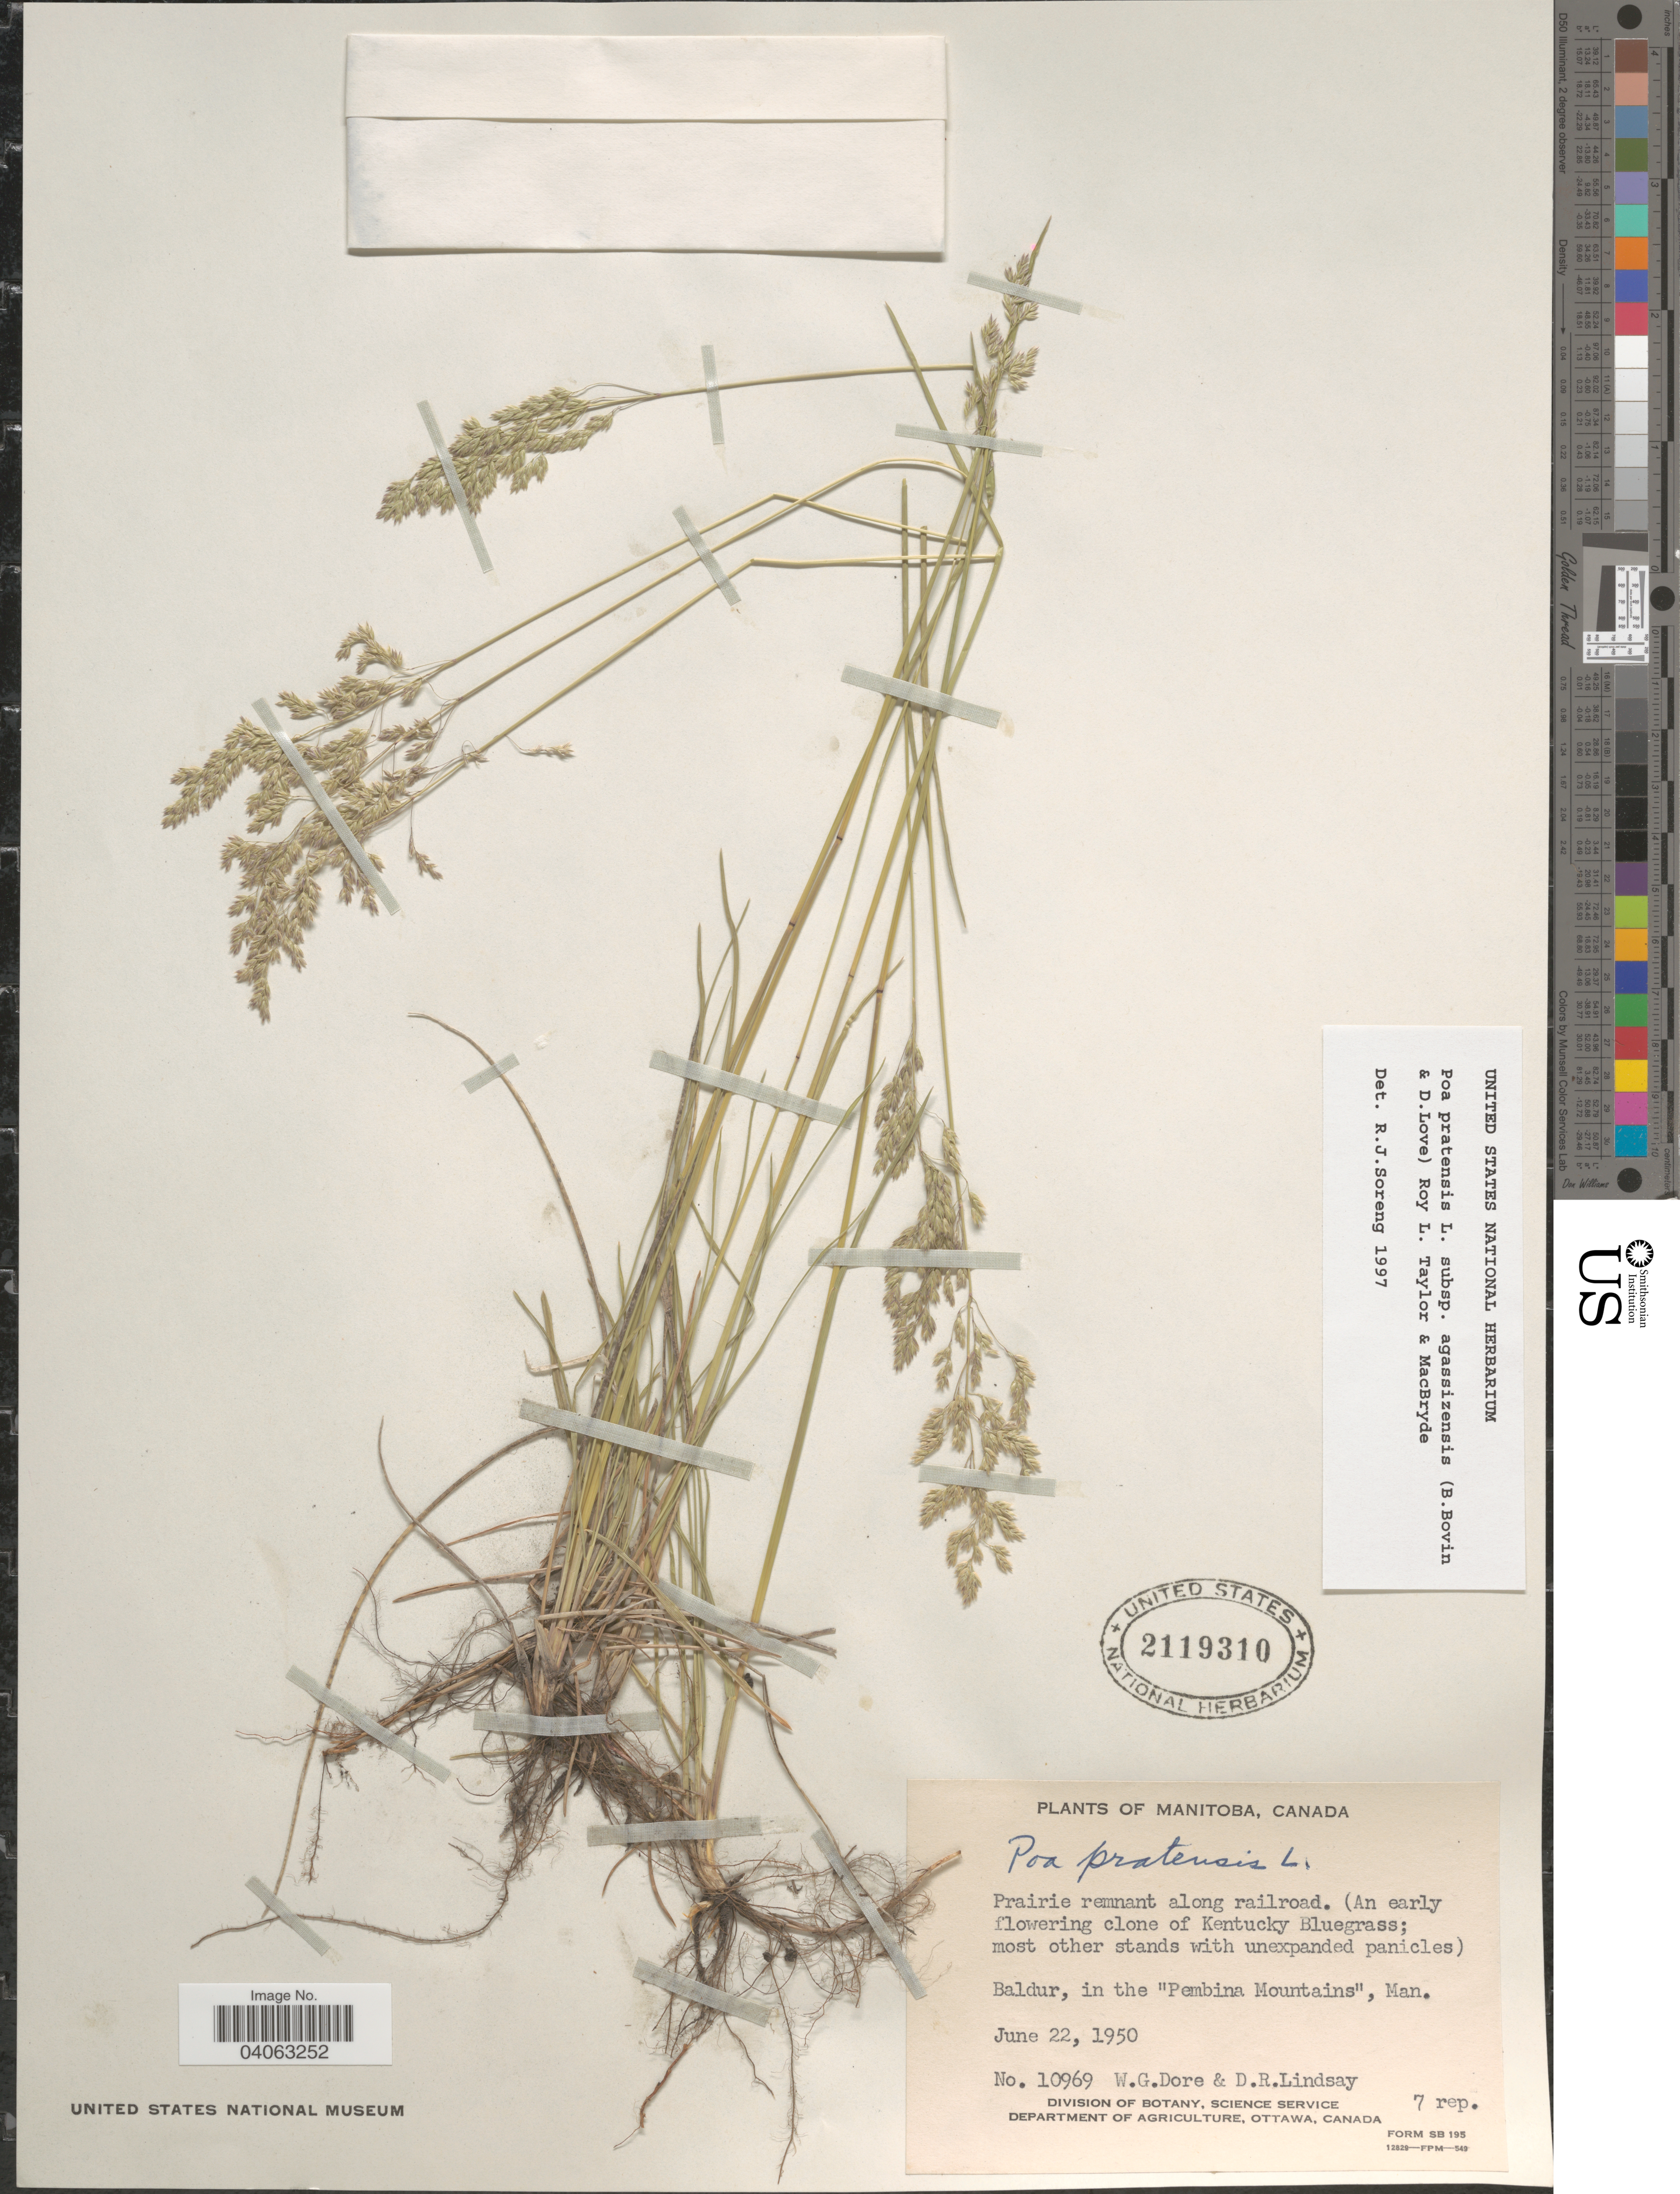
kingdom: Plantae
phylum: Tracheophyta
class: Liliopsida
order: Poales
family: Poaceae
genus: Poa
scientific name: Poa pratensis subsp. agassizensis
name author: (B. Boivin & D. Löve) Roy L. Taylor & MacBryde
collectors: W. Dore & D. Lindsay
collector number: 10969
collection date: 1950-06-22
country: Canada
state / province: Manitoba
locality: Along railroad. Baldur, in the "Pembina Mountains".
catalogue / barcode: US 2119310